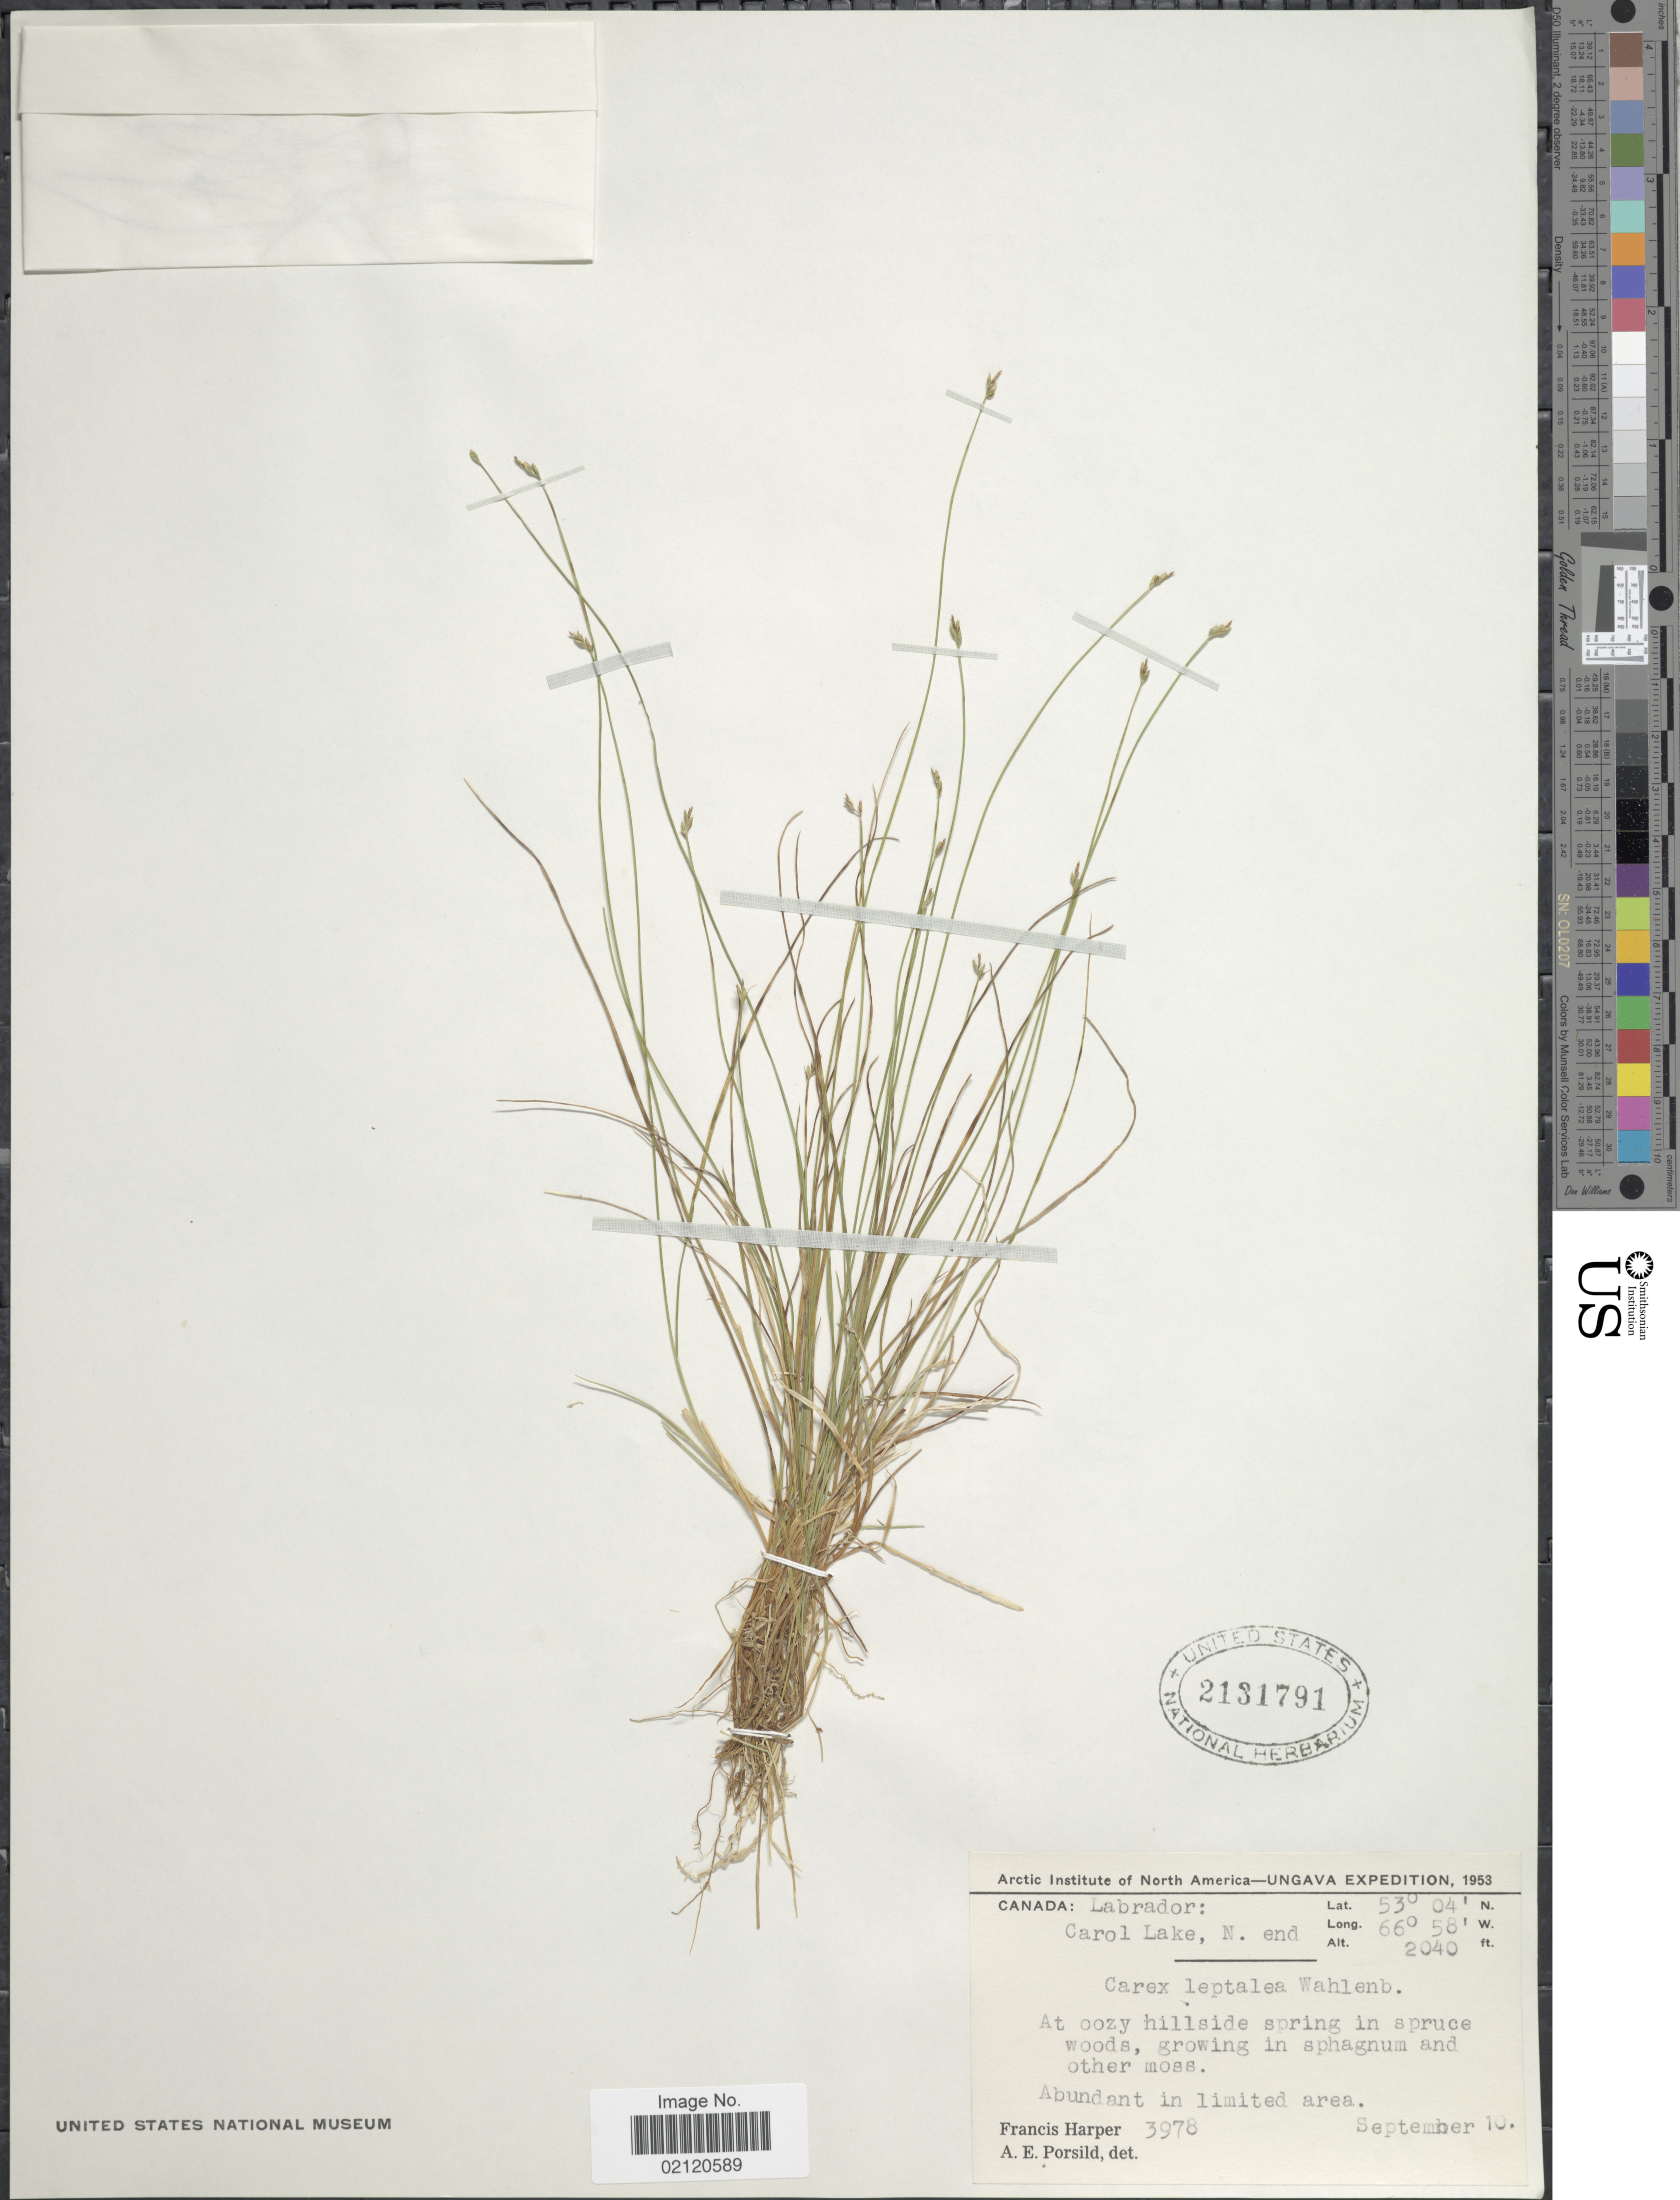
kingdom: Plantae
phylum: Tracheophyta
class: Liliopsida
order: Poales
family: Cyperaceae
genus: Carex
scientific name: Carex leptalea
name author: Wahlenb.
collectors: F. Harper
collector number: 3978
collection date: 1953-09-10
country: Canada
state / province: Newfoundland and Labrador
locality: Ungava, Labrador: Carol Lake, N end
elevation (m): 622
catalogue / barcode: US 2131791